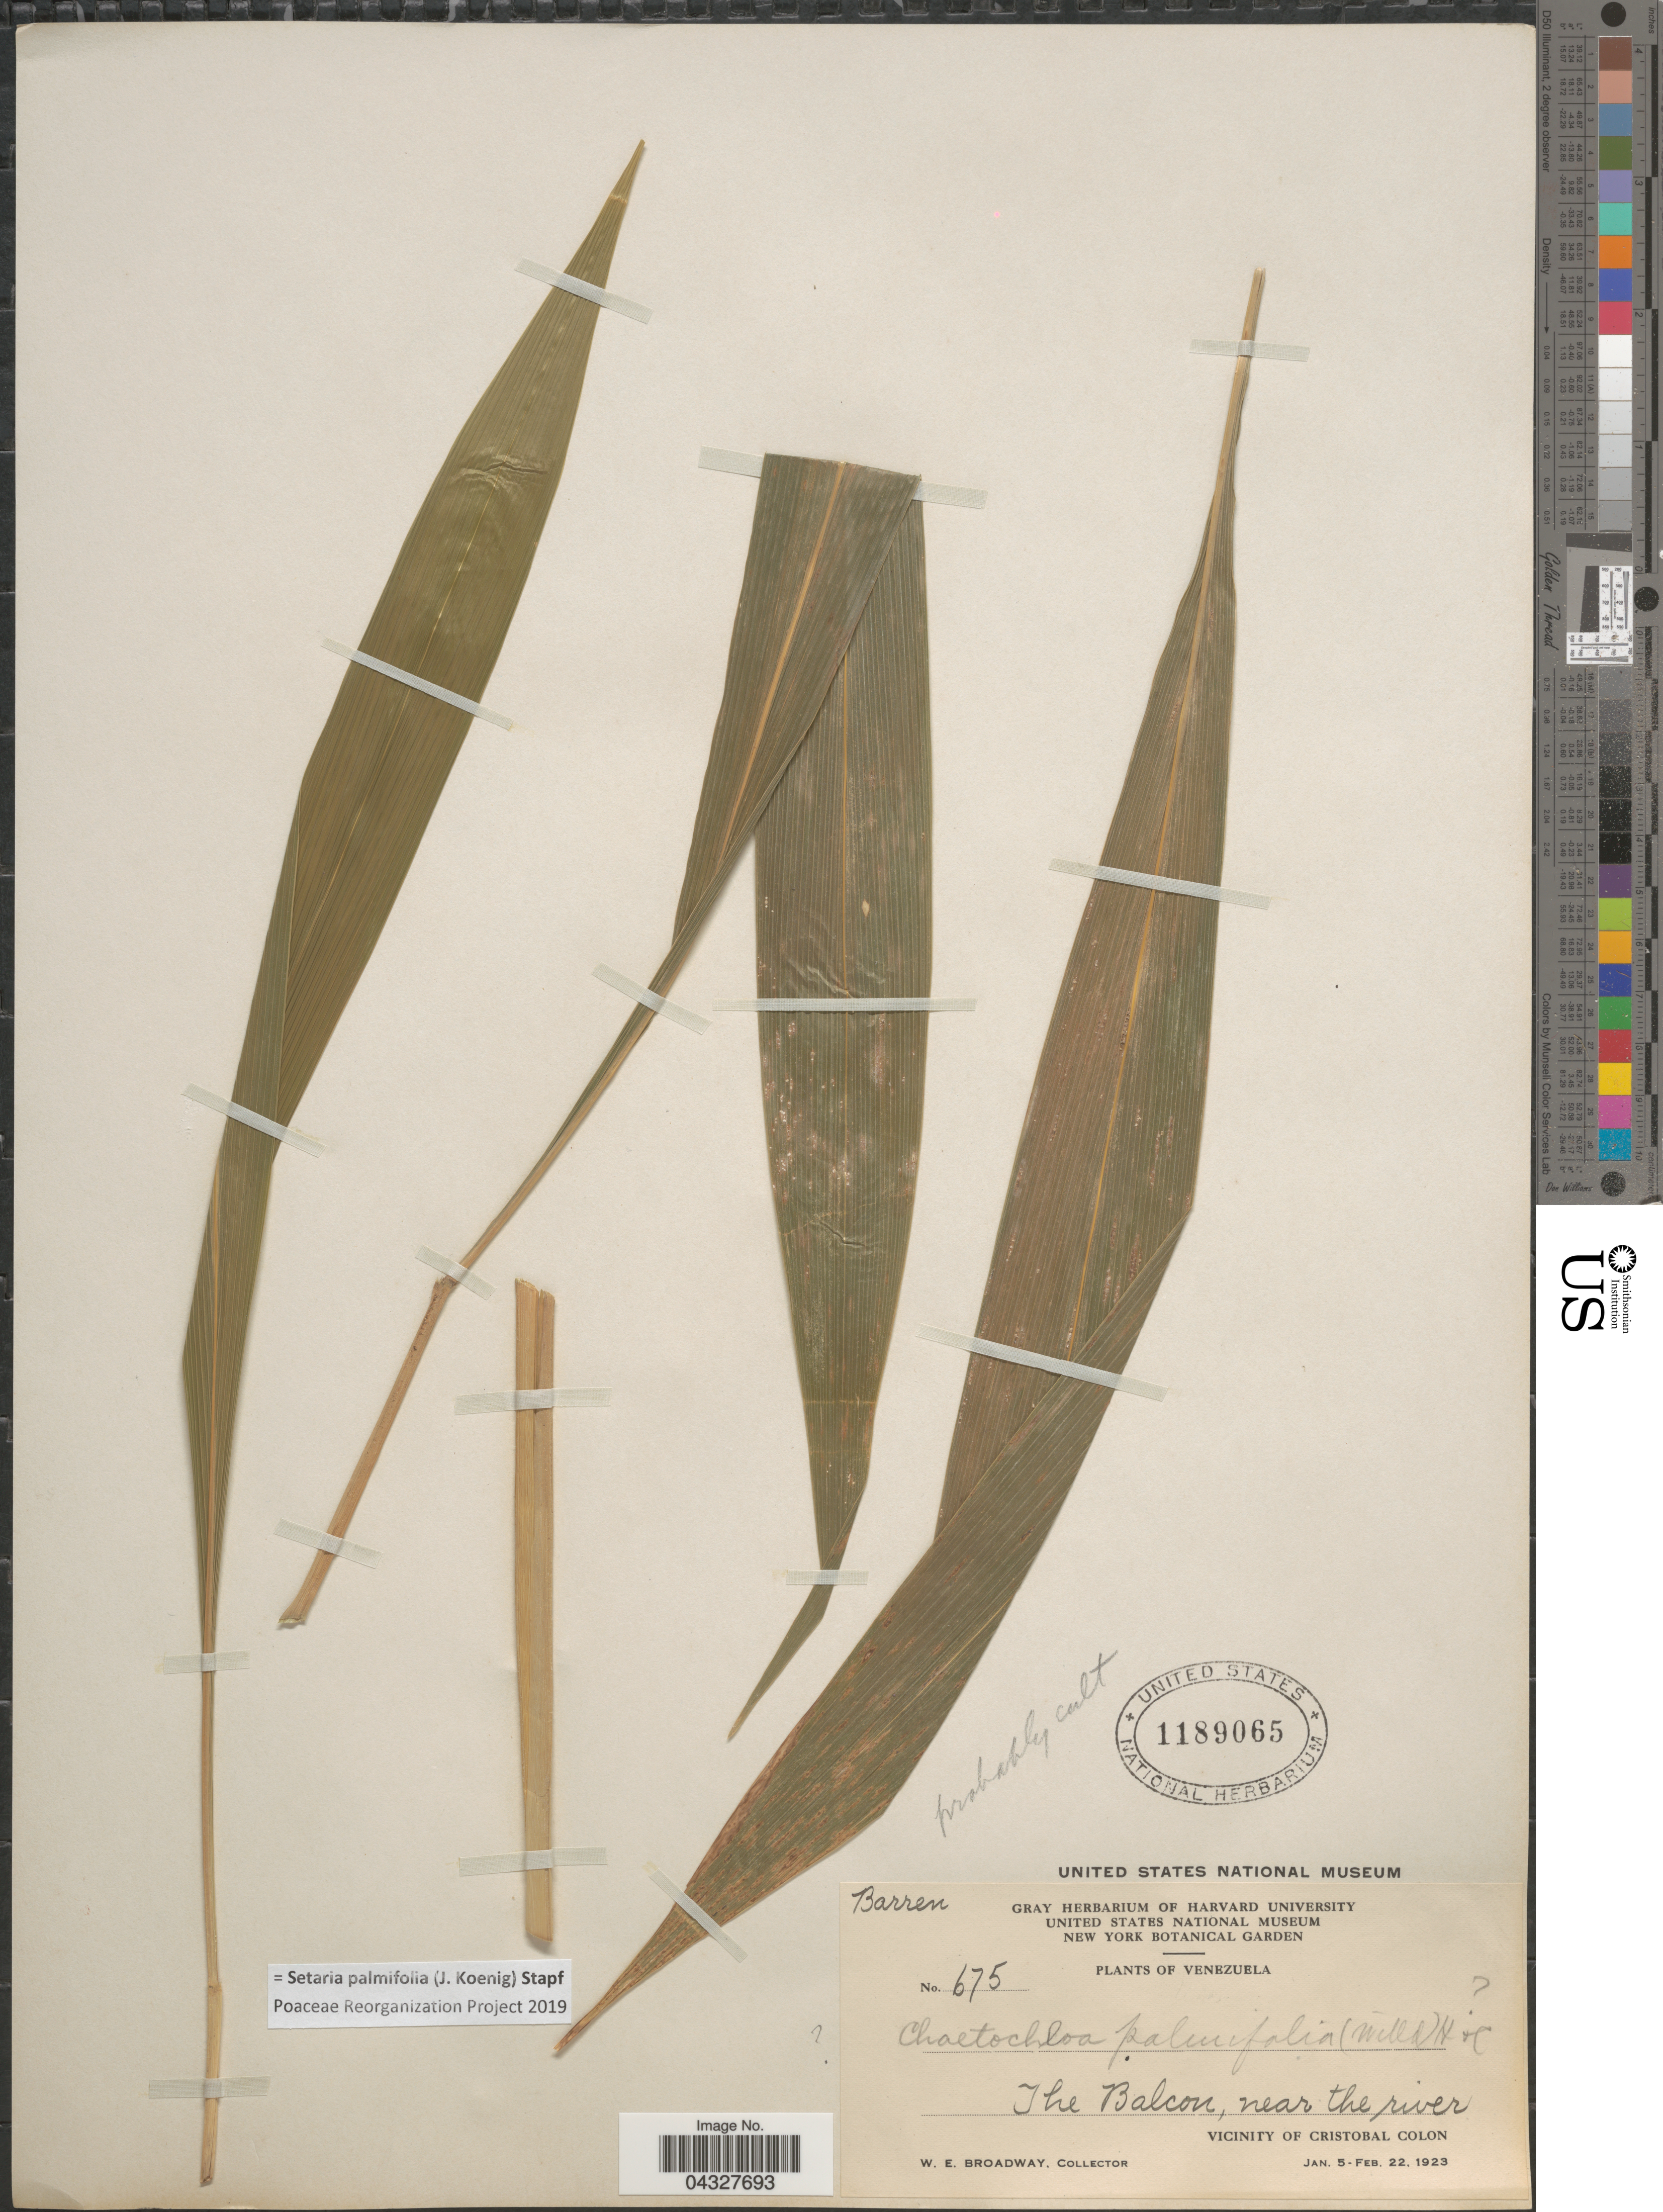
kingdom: Plantae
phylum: Tracheophyta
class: Liliopsida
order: Poales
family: Poaceae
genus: Setaria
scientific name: Setaria palmifolia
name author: (J. Koenig) Stapf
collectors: W. E. Broadway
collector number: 675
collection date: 1923-01-05/1923-02-22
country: Venezuela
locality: The Balcon, near the river. Vicinity Of Cristobal Colon.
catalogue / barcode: US 1189065